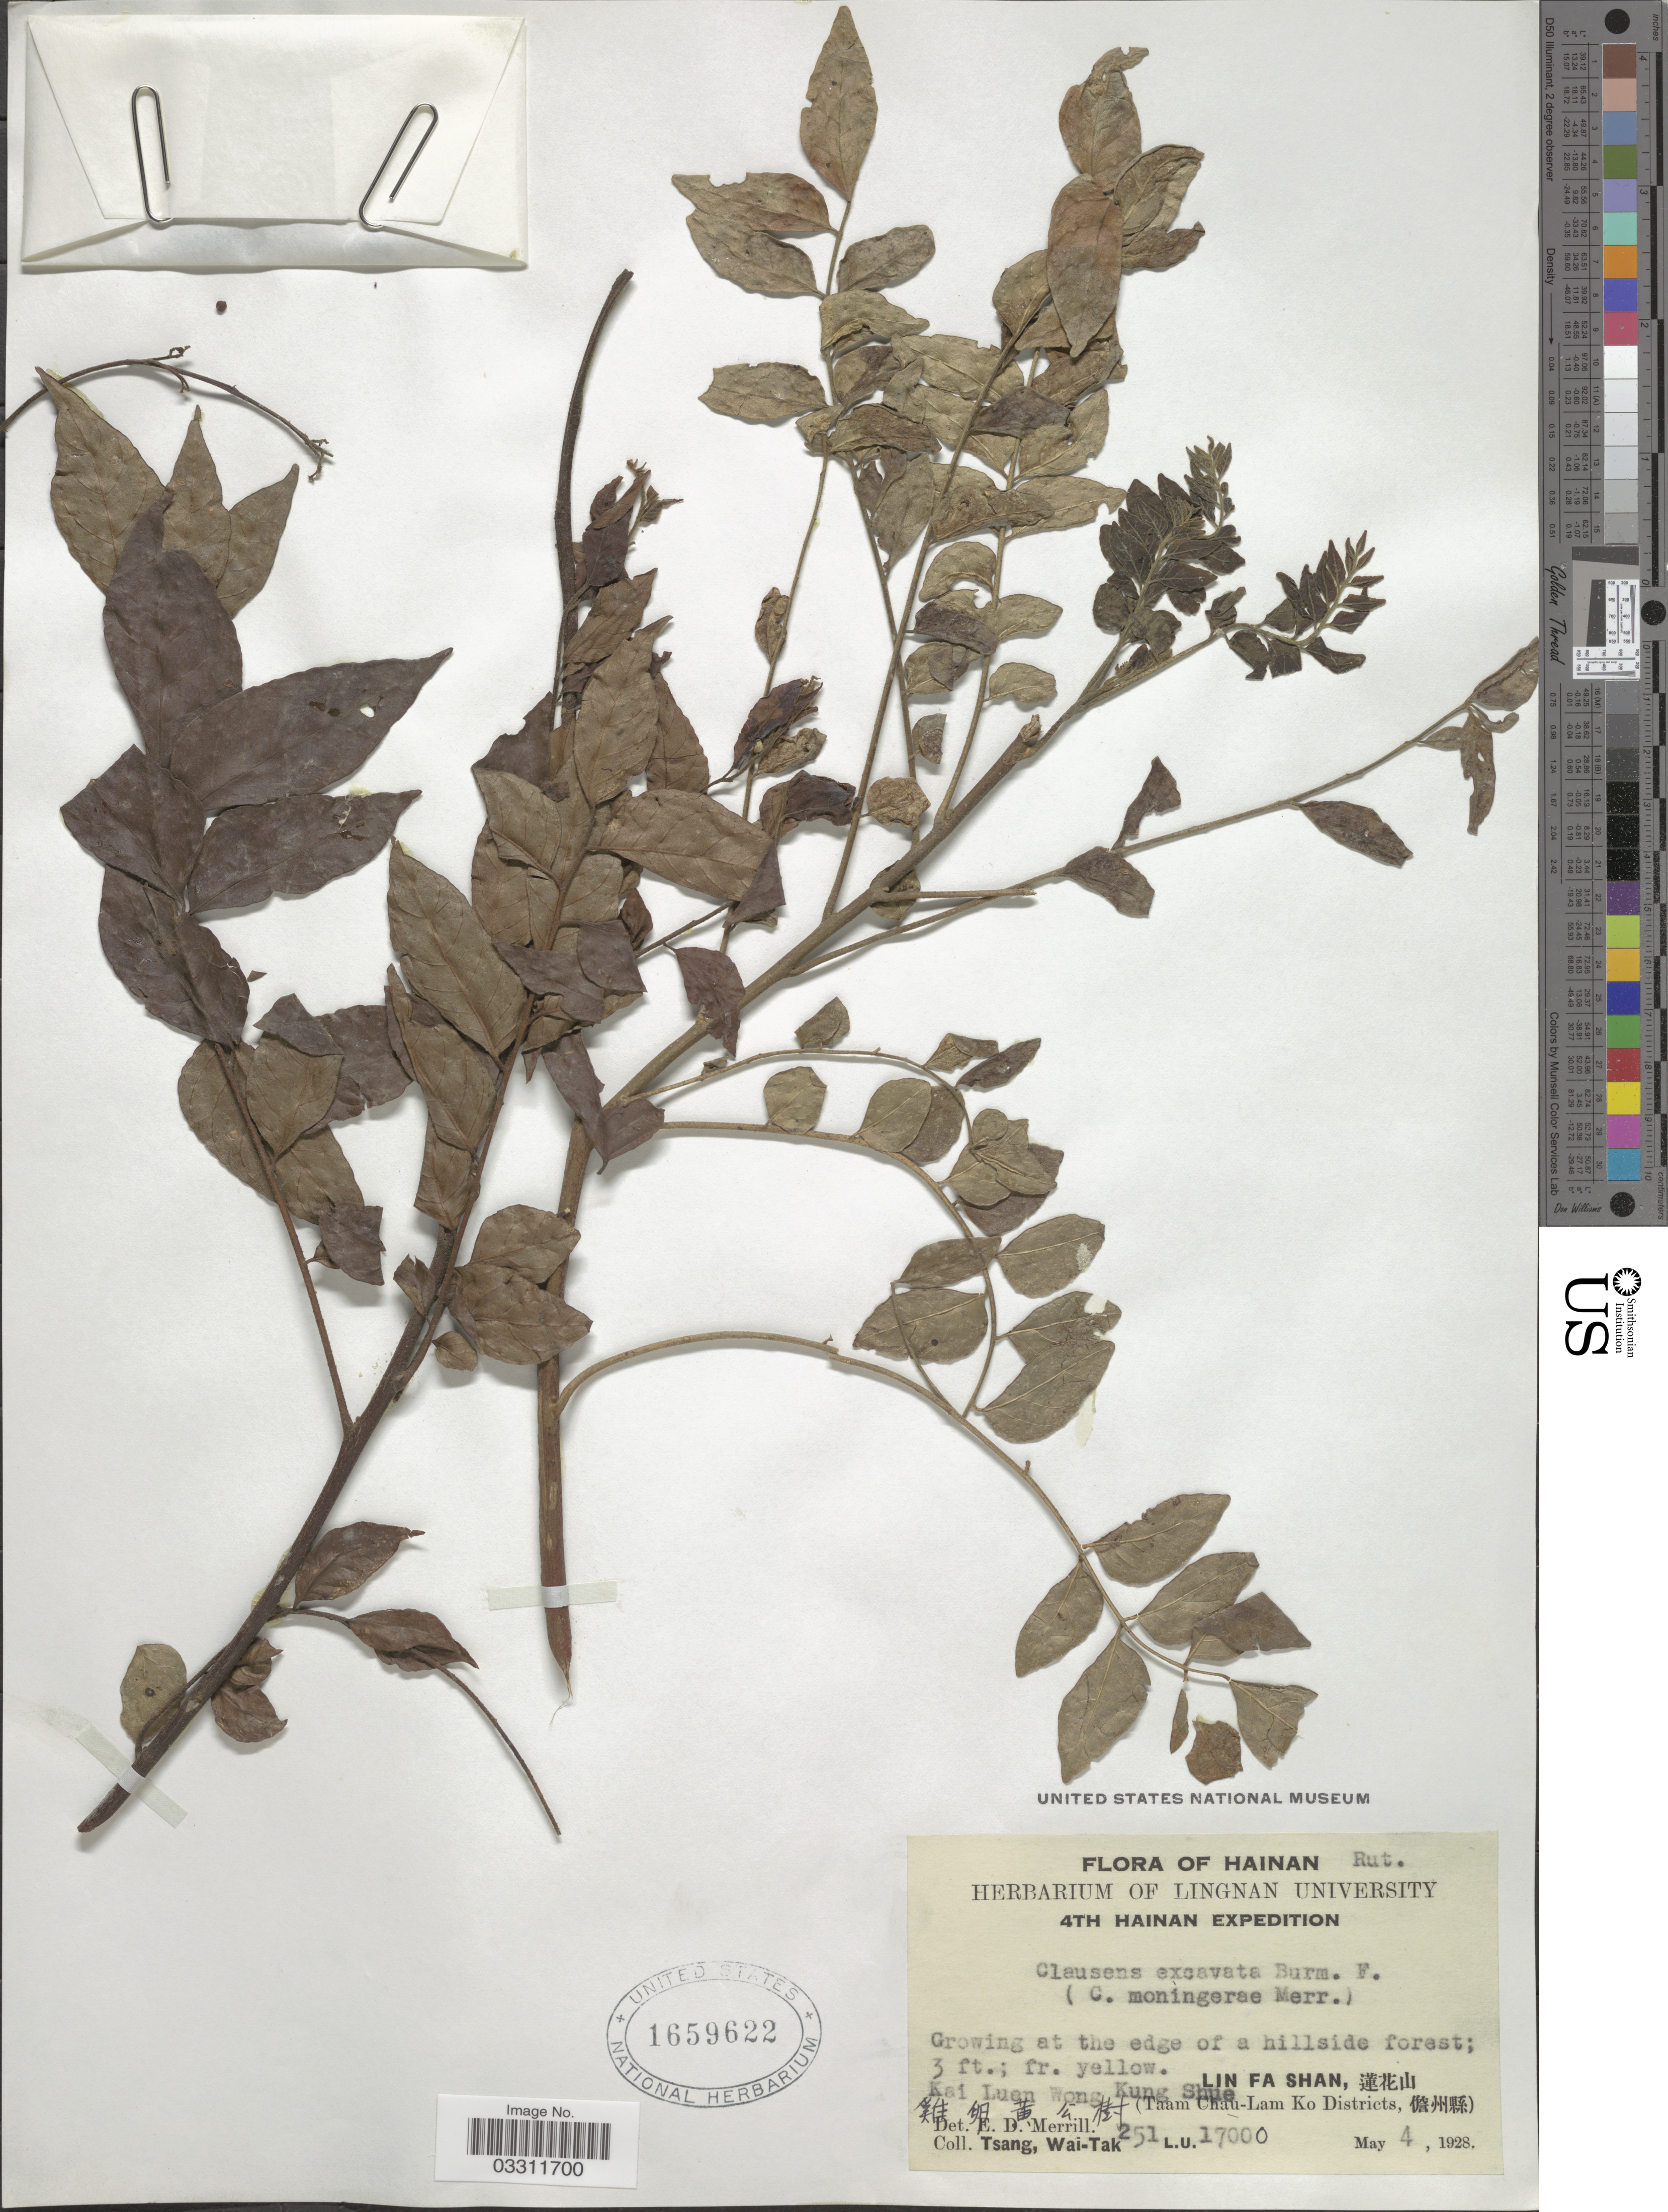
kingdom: Plantae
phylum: Tracheophyta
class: Magnoliopsida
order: Sapindales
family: Rutaceae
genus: Clausena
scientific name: Clausena excavata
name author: Burm. f.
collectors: W. T. Tsang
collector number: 251LU17000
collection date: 1928-05-04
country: China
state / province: Hainan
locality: Lin Fa Shan, X. (Taam Chau-Lam Ko Districts, X). Kai Luen Wong Kung Shue X.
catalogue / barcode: US 1659622